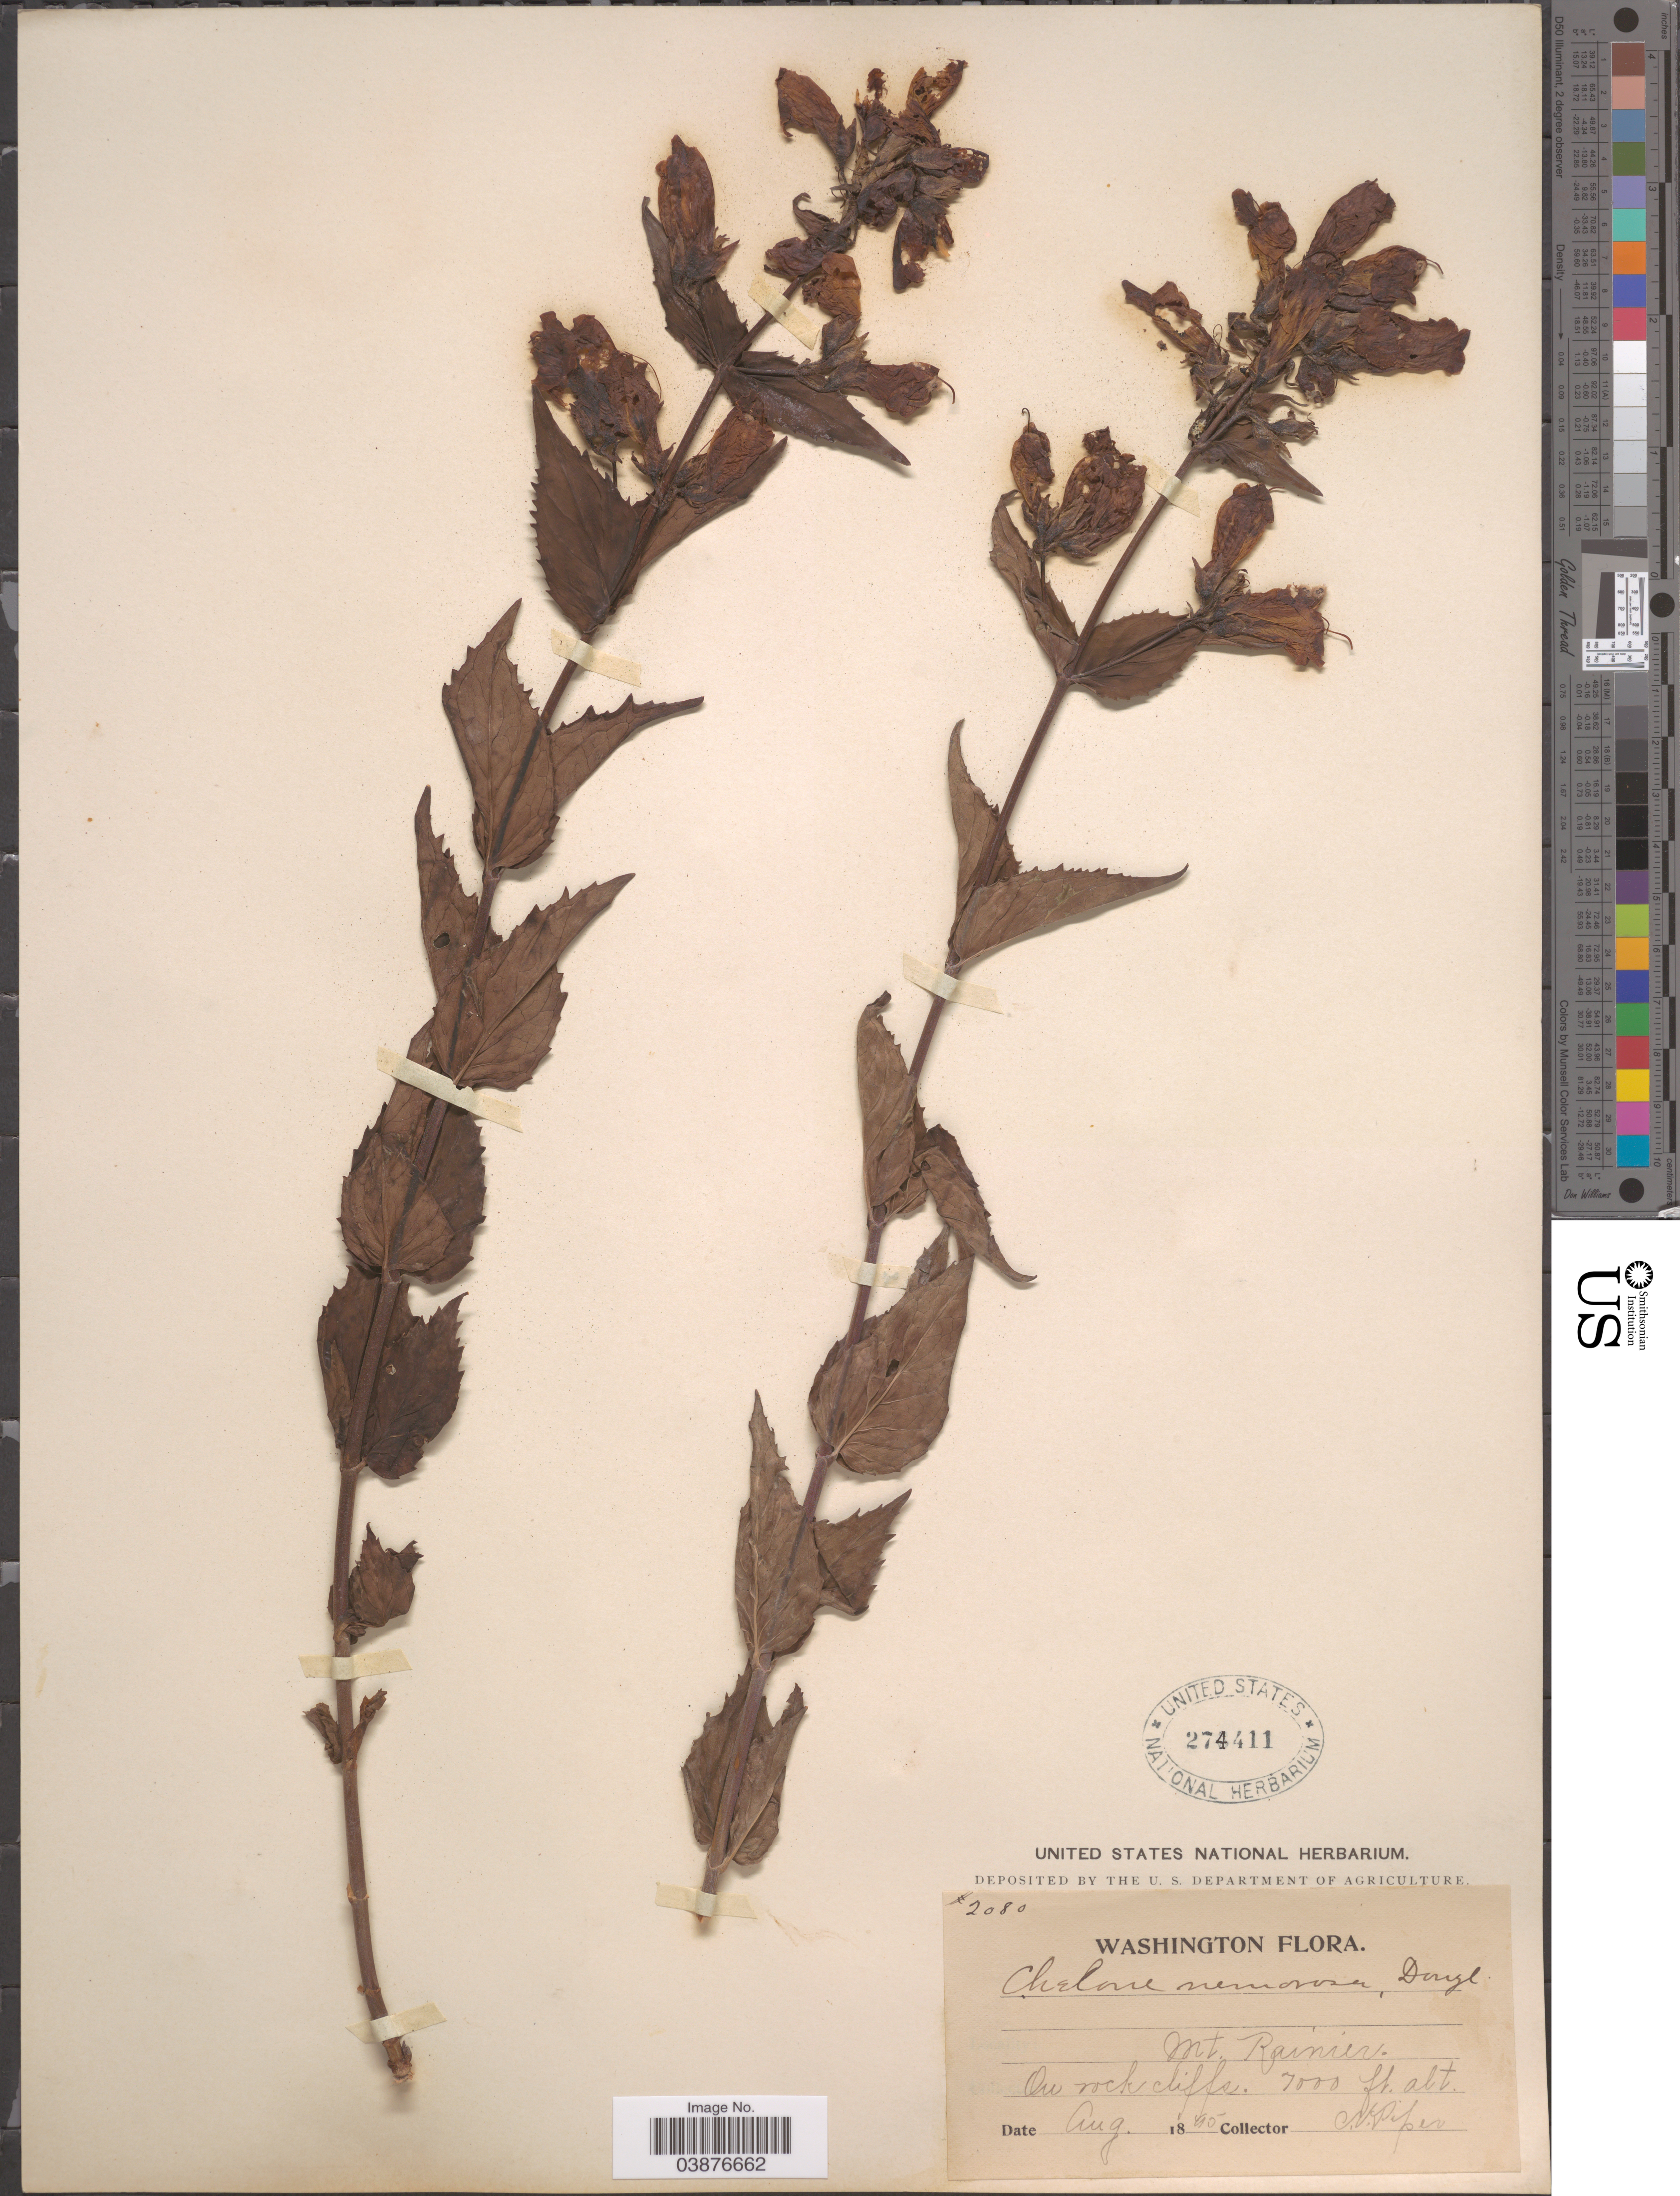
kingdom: Plantae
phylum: Tracheophyta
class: Magnoliopsida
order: Lamiales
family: Plantaginaceae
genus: Penstemon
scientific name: Penstemon nemorosus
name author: (Douglas ex Lindl.) Trautv.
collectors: C. V. Piper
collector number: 2080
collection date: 1895-08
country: United States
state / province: Washington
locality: Mt. Rainier.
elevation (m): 2134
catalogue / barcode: US 274411